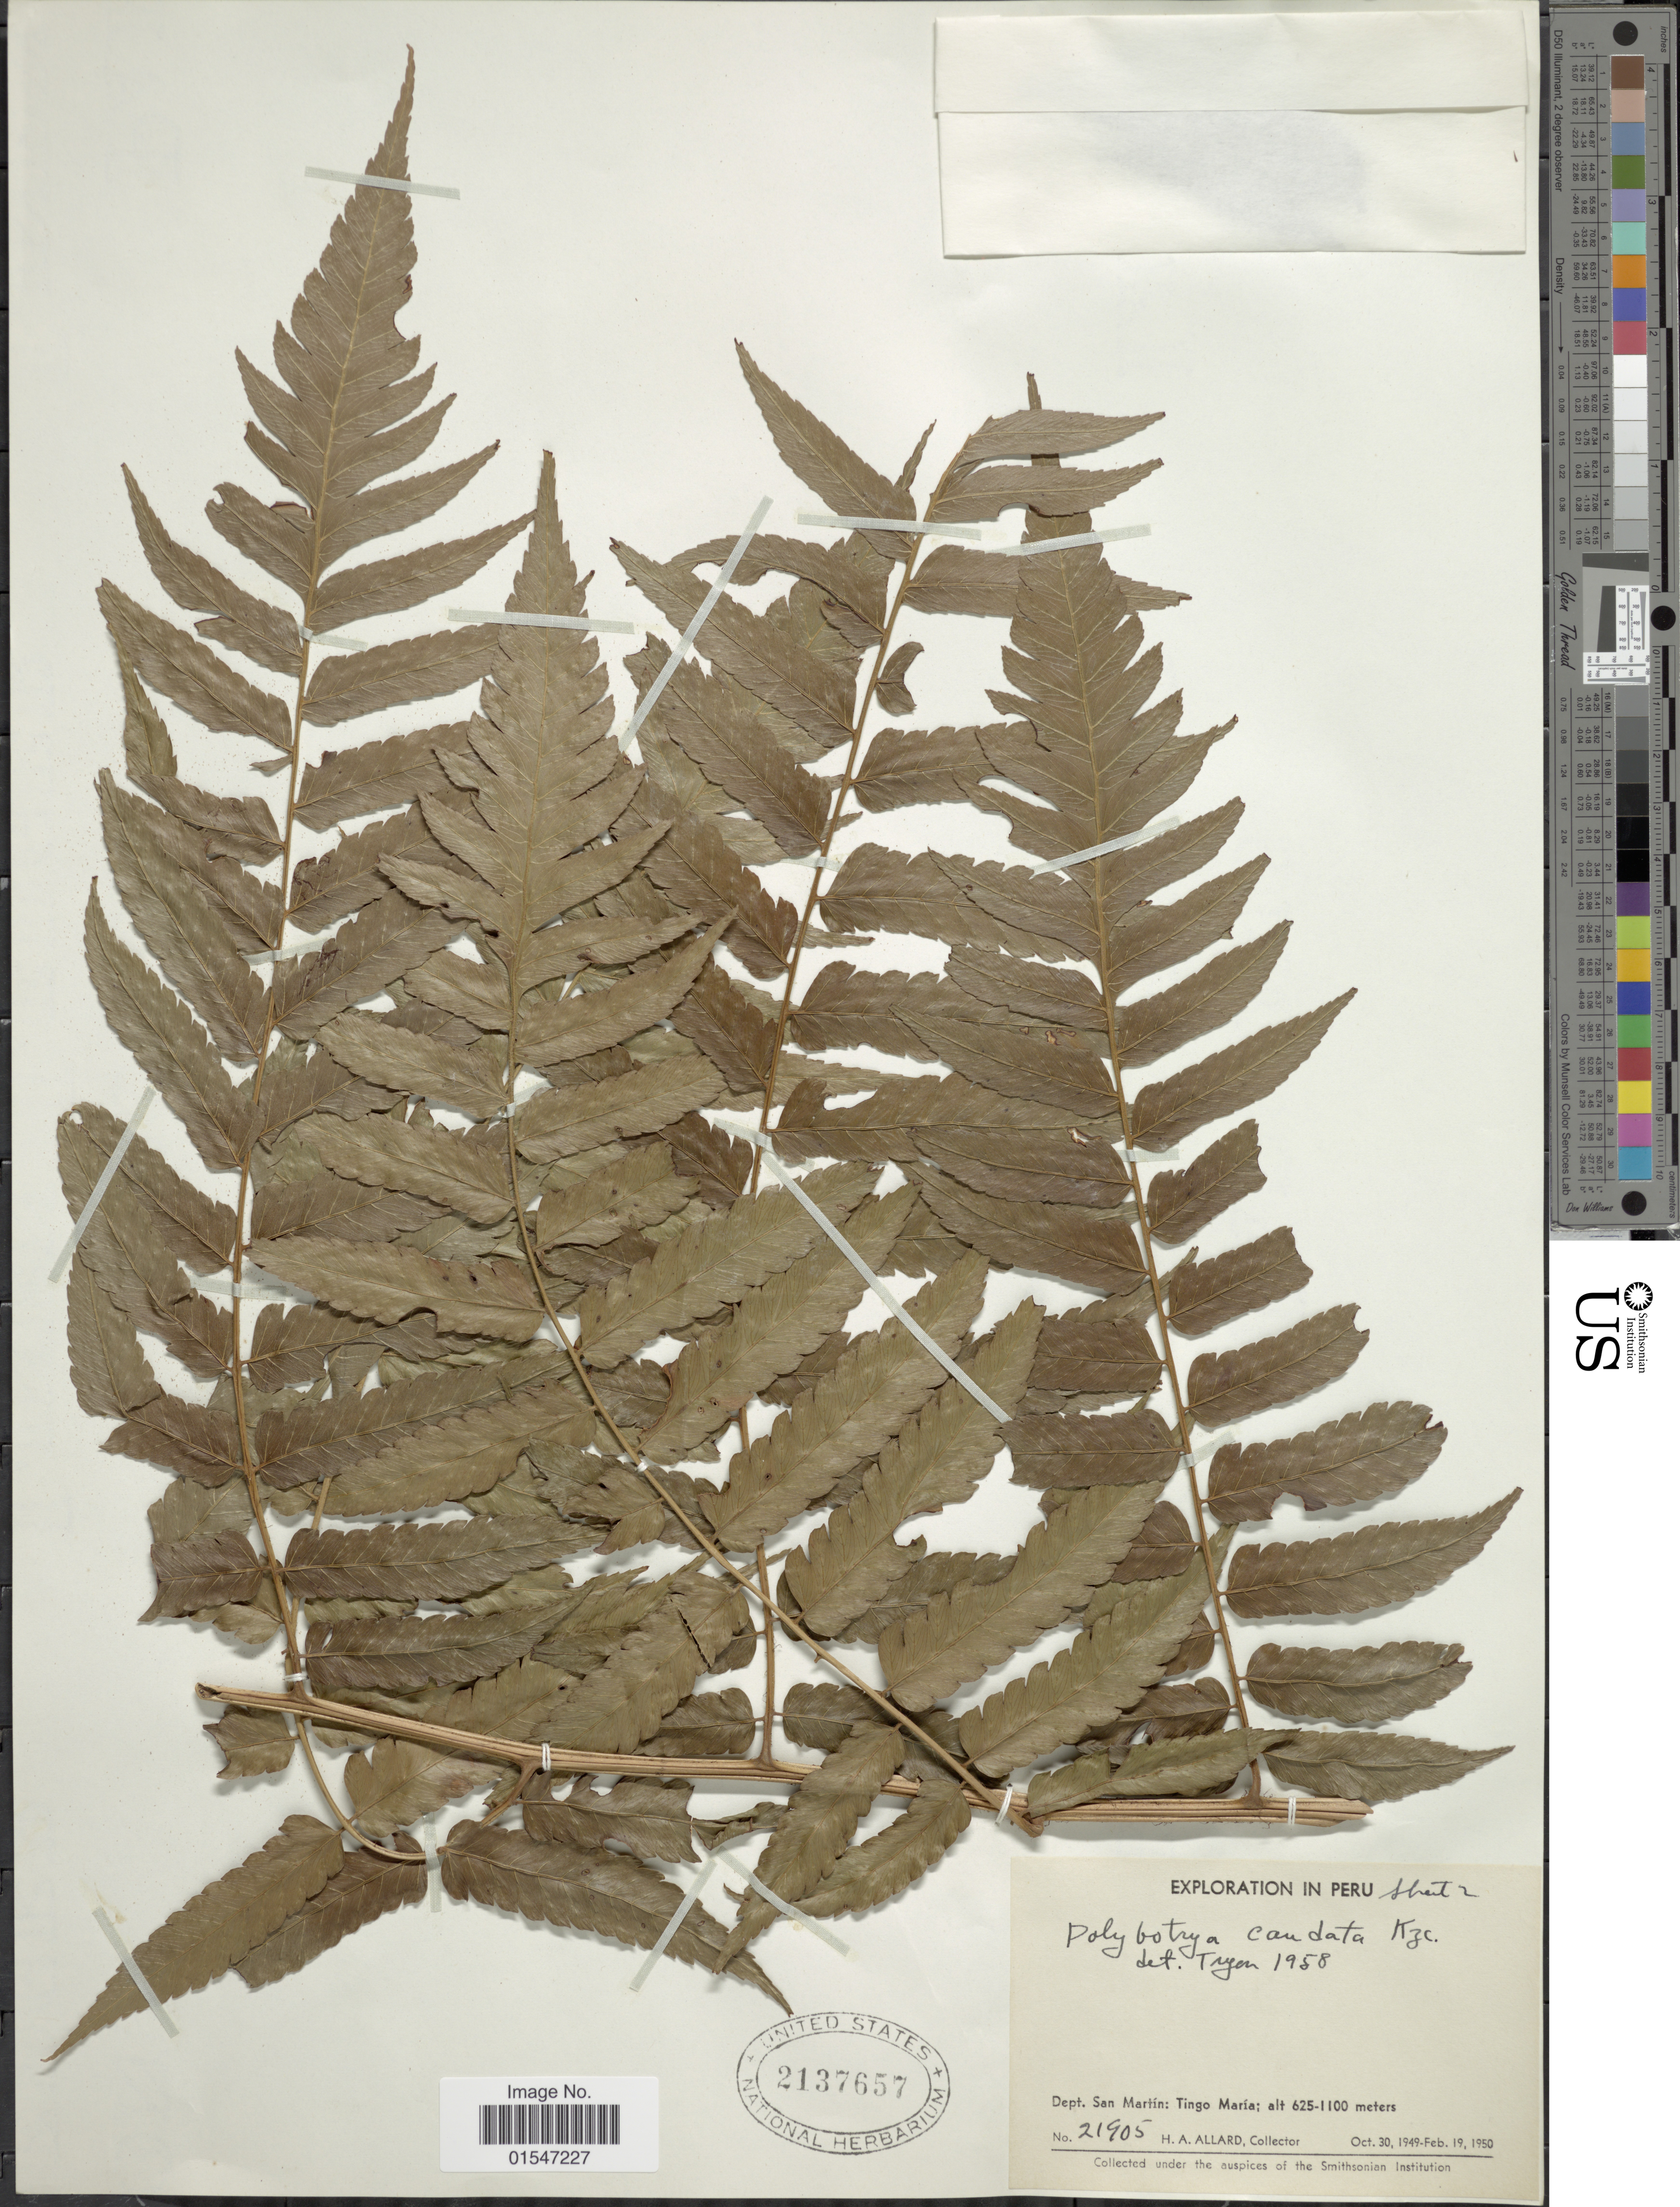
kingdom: Plantae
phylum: Tracheophyta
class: Polypodiopsida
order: Polypodiales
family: Dryopteridaceae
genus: Polybotrya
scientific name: Polybotrya caudata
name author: Kunze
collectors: H. A. Allard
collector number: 21905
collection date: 1949-10-30/1950-02-19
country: Peru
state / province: San Martín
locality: Tingo María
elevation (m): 625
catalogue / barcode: US 2137657